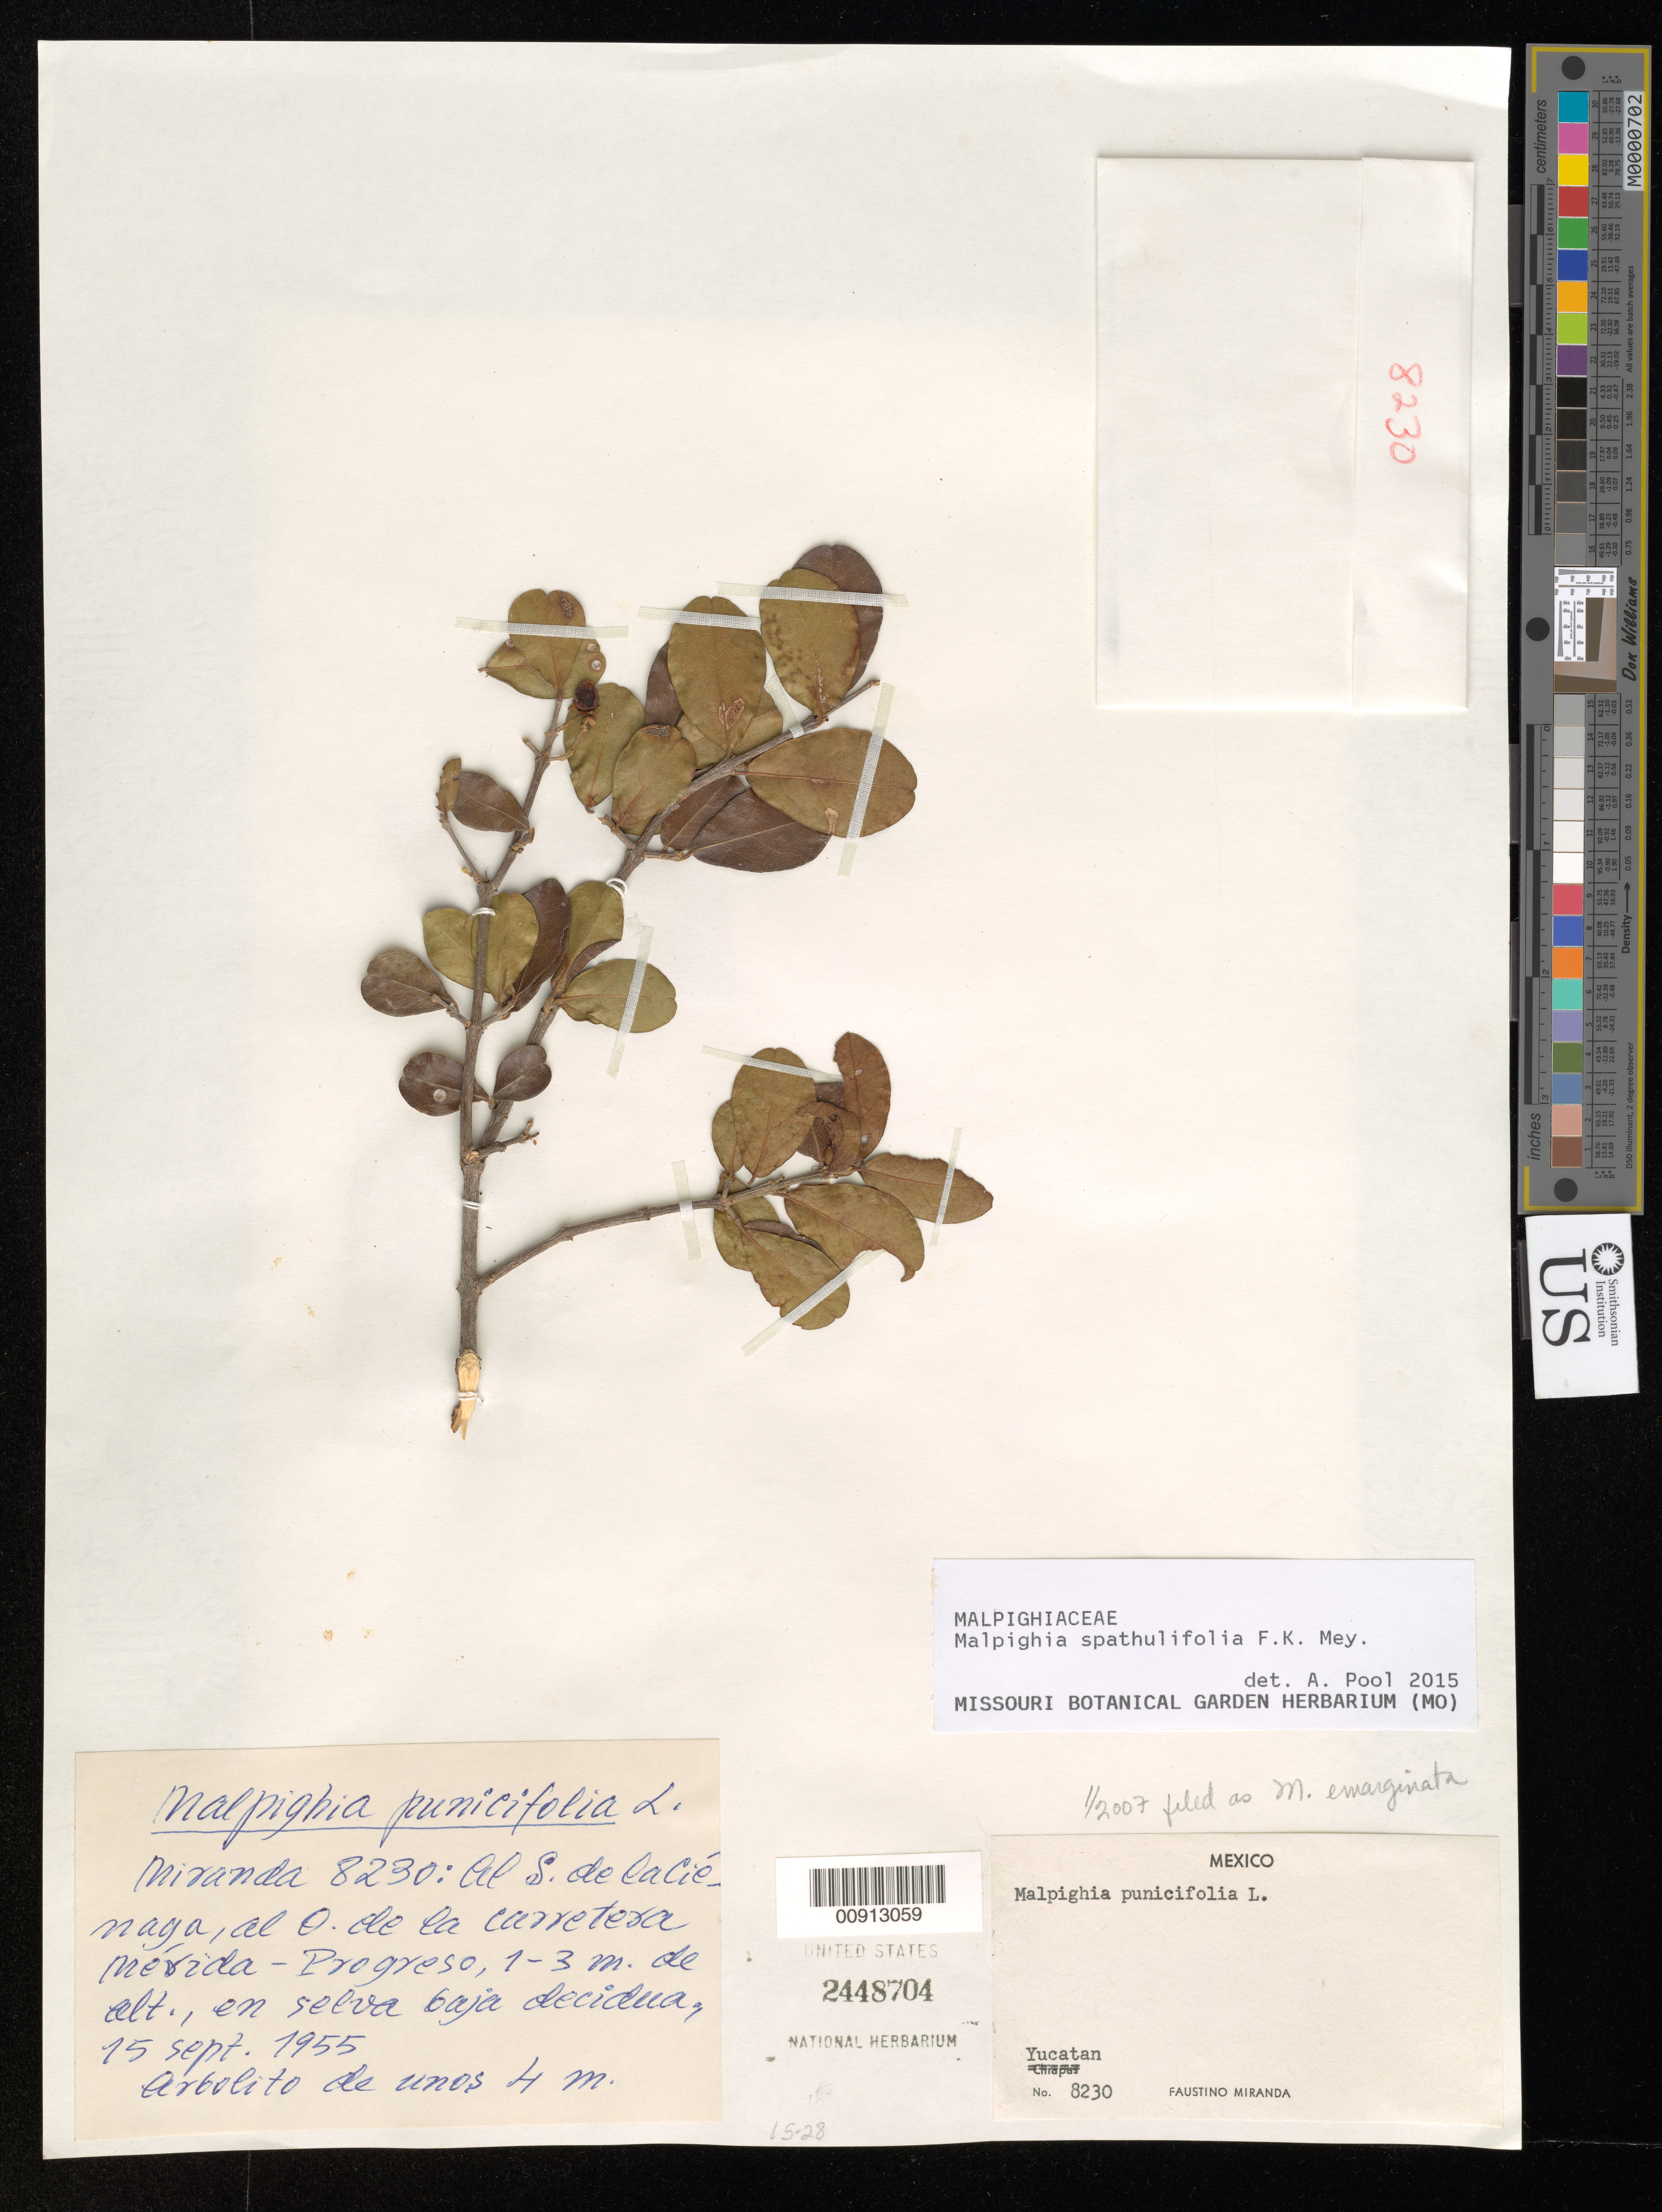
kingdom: Plantae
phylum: Tracheophyta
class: Magnoliopsida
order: Malpighiales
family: Malpighiaceae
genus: Malpighia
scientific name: Malpighia spathulifolia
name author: F.K. Mey.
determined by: Pool, A., (MO), Missouri Botanical Garden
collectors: Miranda G., F.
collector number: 8230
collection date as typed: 15 Sep 1955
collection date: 1955-09-15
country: Mexico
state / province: Yucatán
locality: Al S. de la Ciénaga, al O. de la carretera Mérida - Progreso, Yucatán.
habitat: En selva baja decidua.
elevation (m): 3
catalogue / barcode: US 2448704